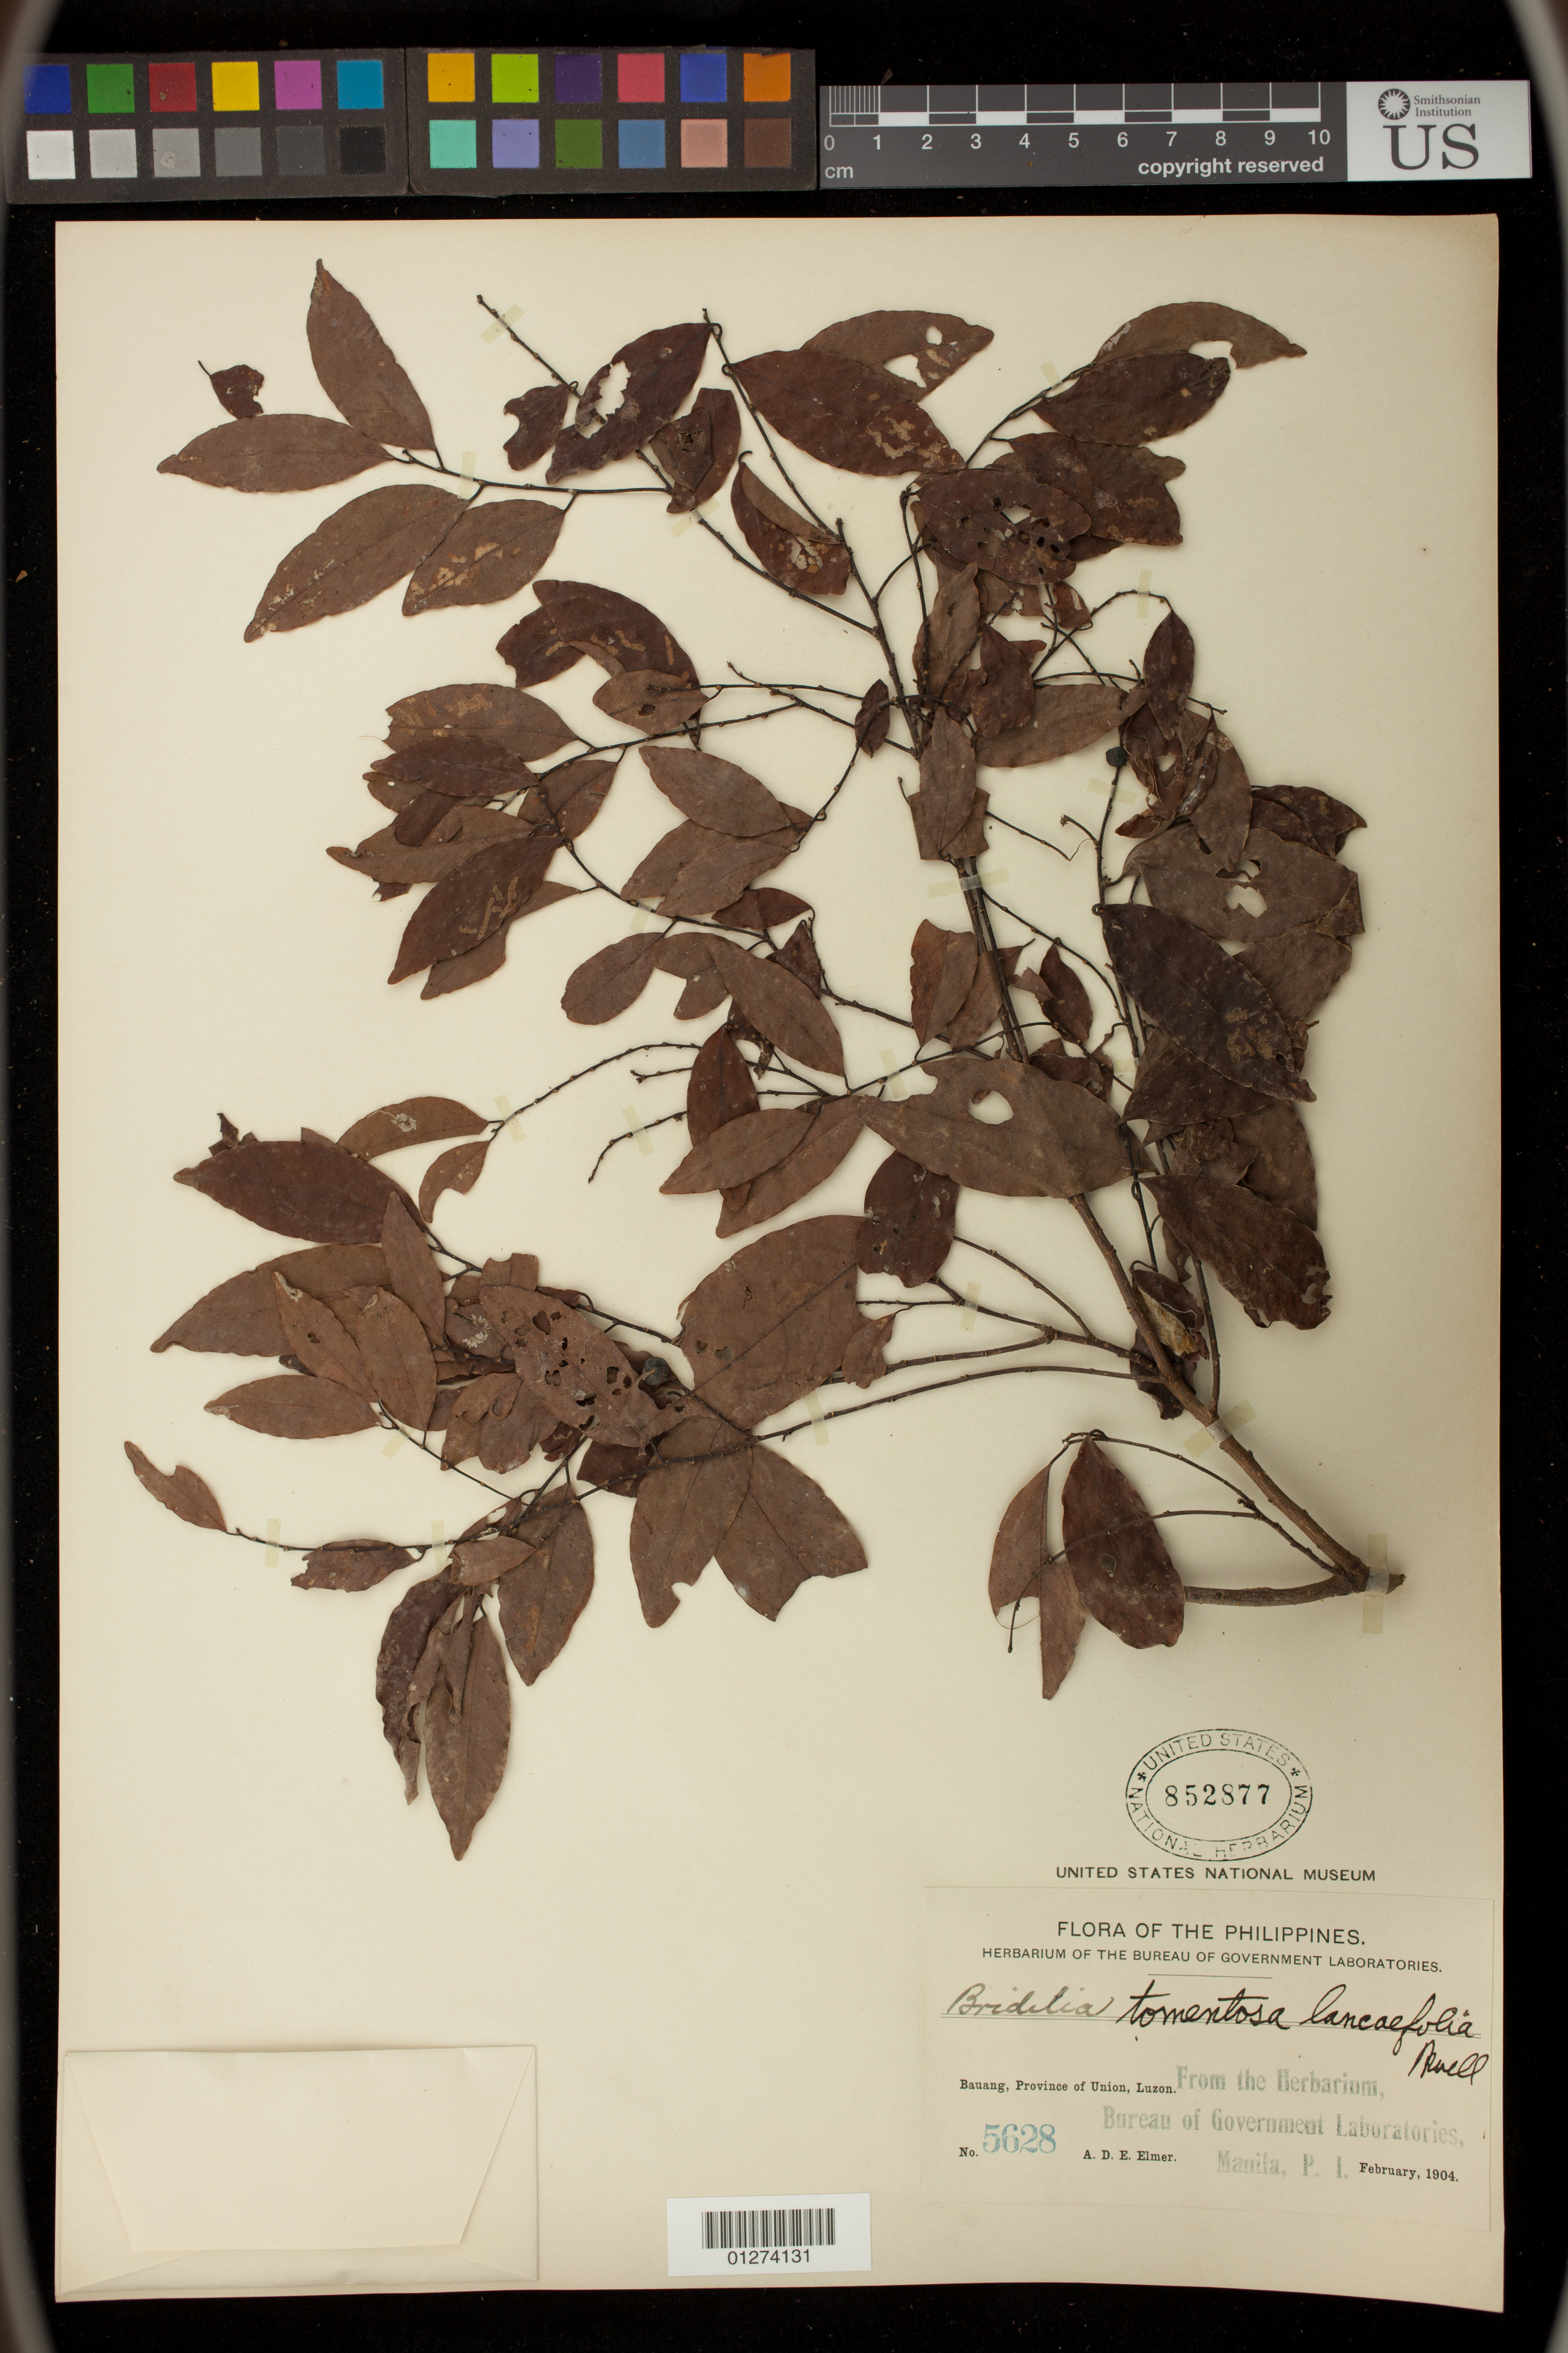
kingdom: Plantae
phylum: Tracheophyta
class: Magnoliopsida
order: Malpighiales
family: Phyllanthaceae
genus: Bridelia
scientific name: Bridelia tomentosa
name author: Blume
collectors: A. D. E. Elmer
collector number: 5628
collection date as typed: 1904-02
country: Philippines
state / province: Ilocos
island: Luzon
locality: Bauang, Province of Union, Luzon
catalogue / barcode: US 852877